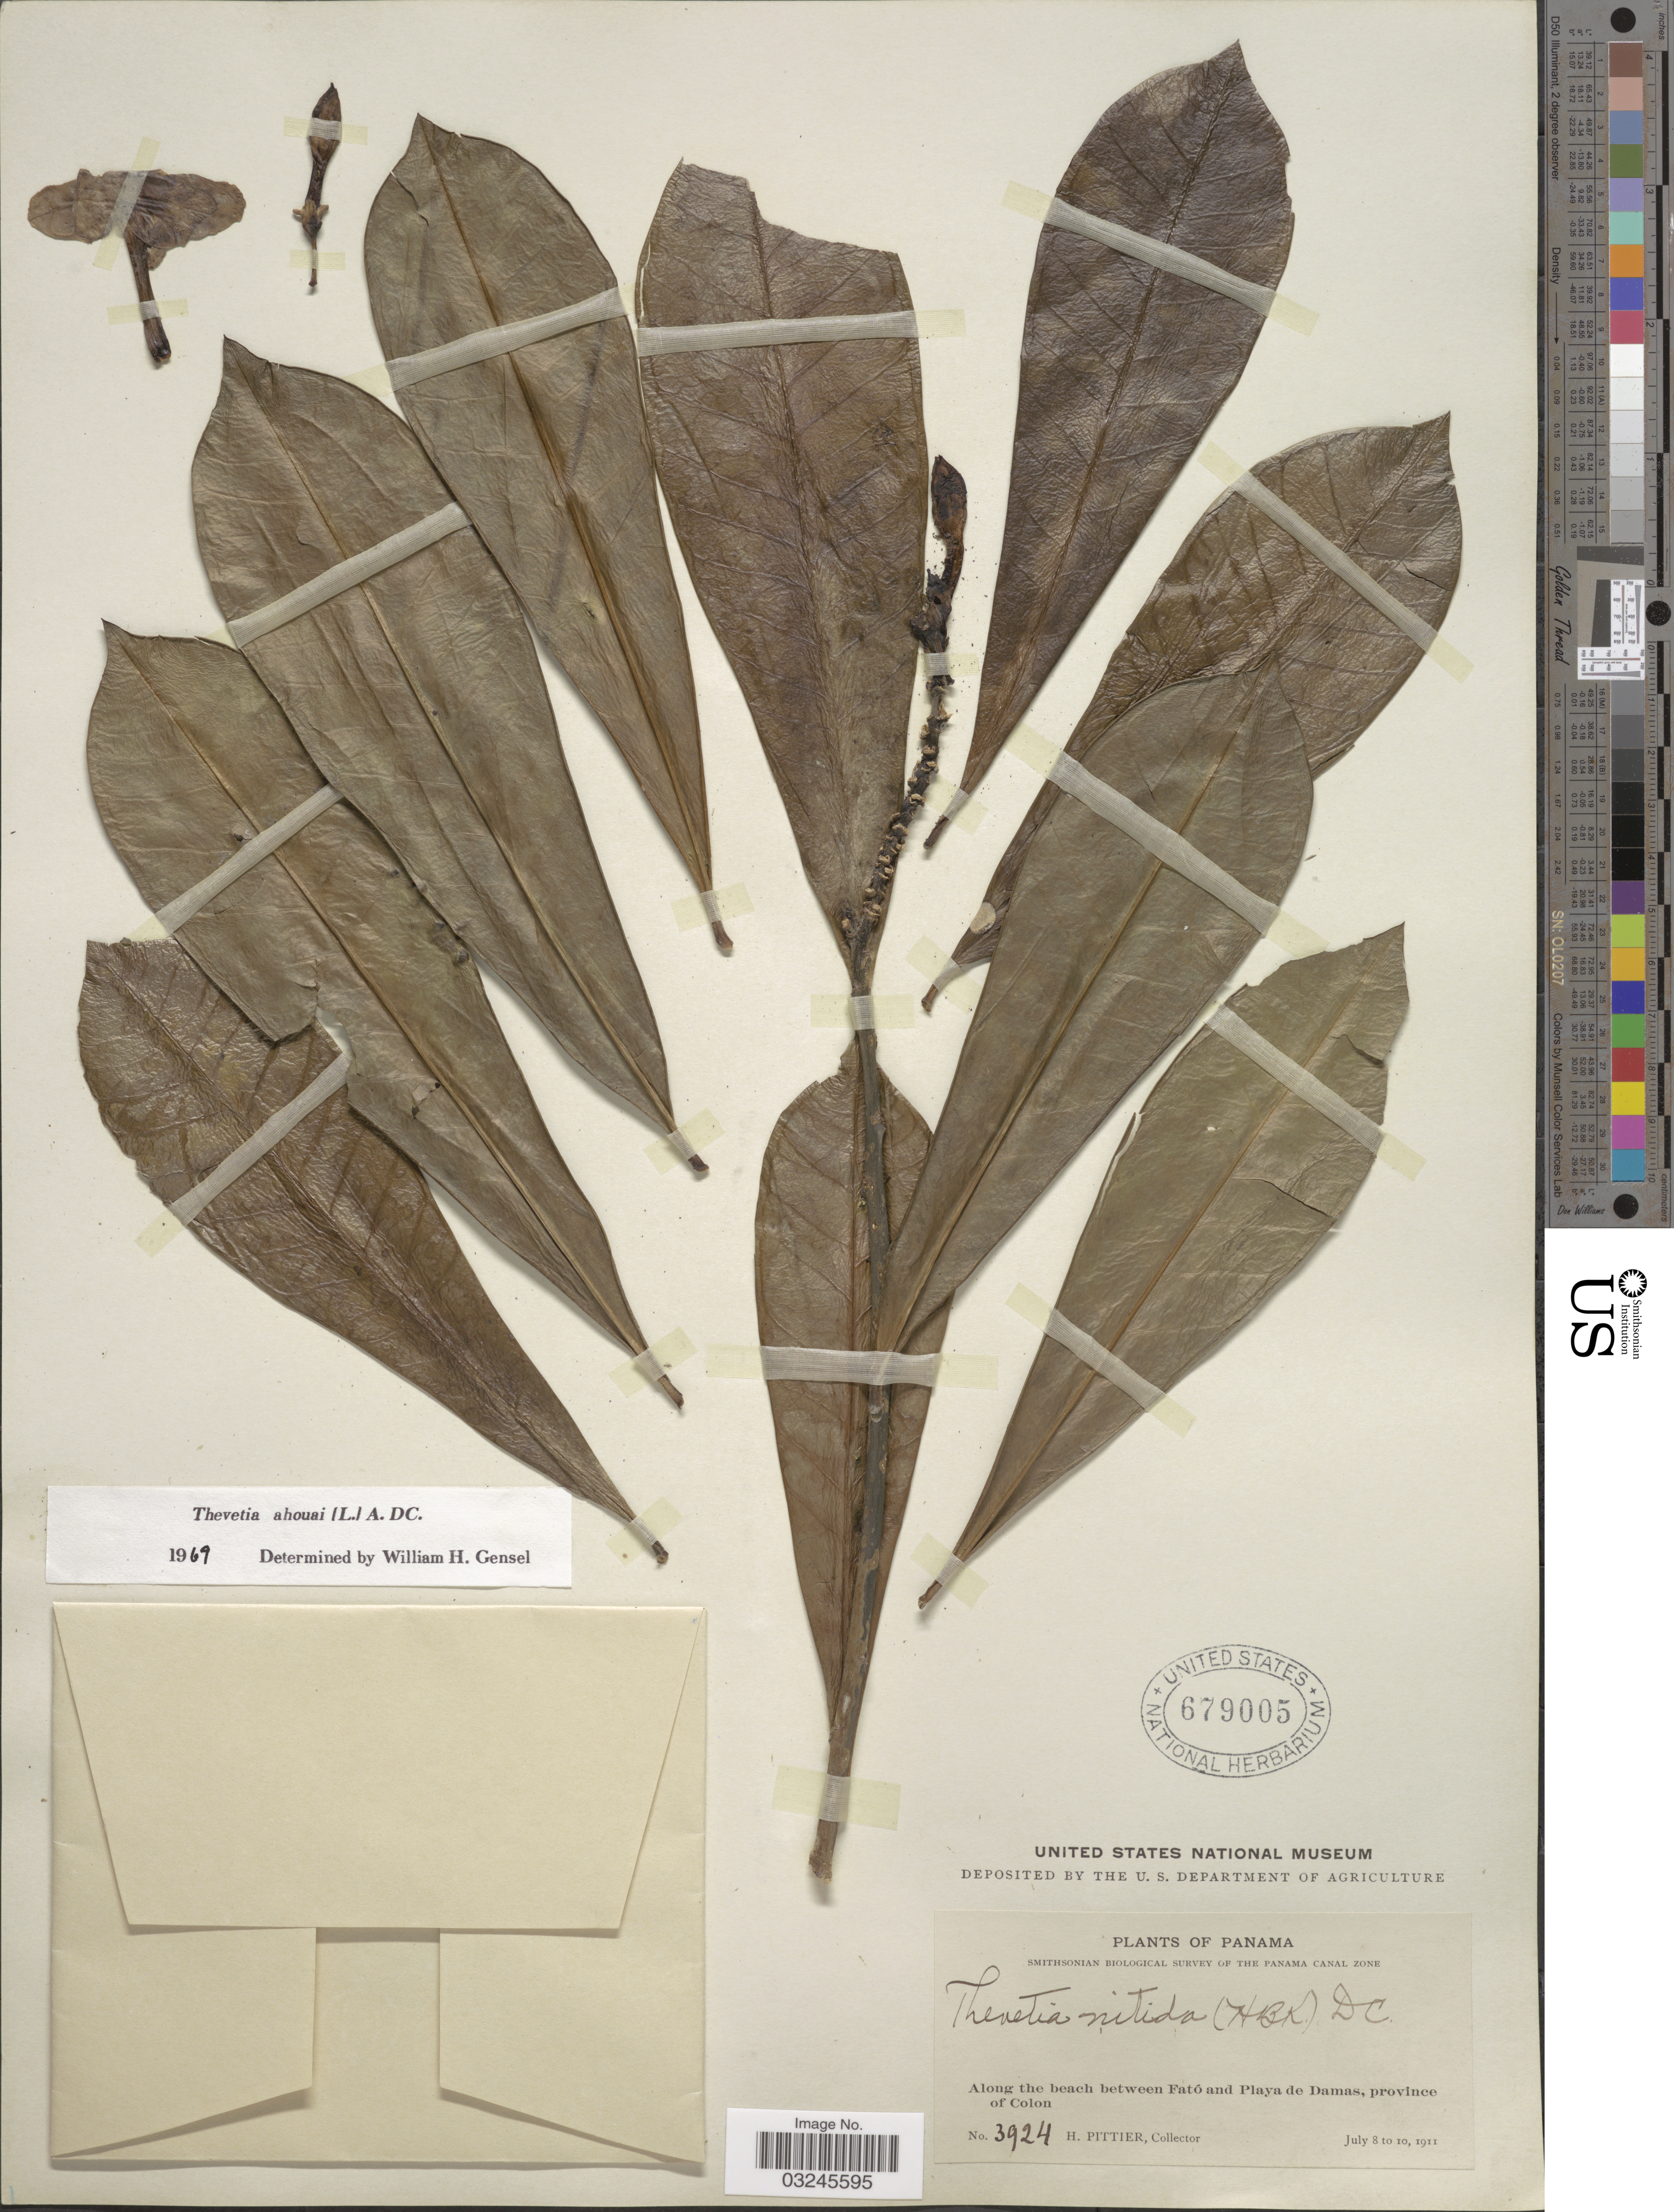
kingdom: Plantae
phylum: Tracheophyta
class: Magnoliopsida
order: Gentianales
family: Apocynaceae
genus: Thevetia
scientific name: Thevetia ahouai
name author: (L.) A. DC.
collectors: H. F. Pittier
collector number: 3924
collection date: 1911-07-08/1911-07-10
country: Panama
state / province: Colón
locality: Along the beach between Fató and Playa de Damas.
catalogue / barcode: US 679005